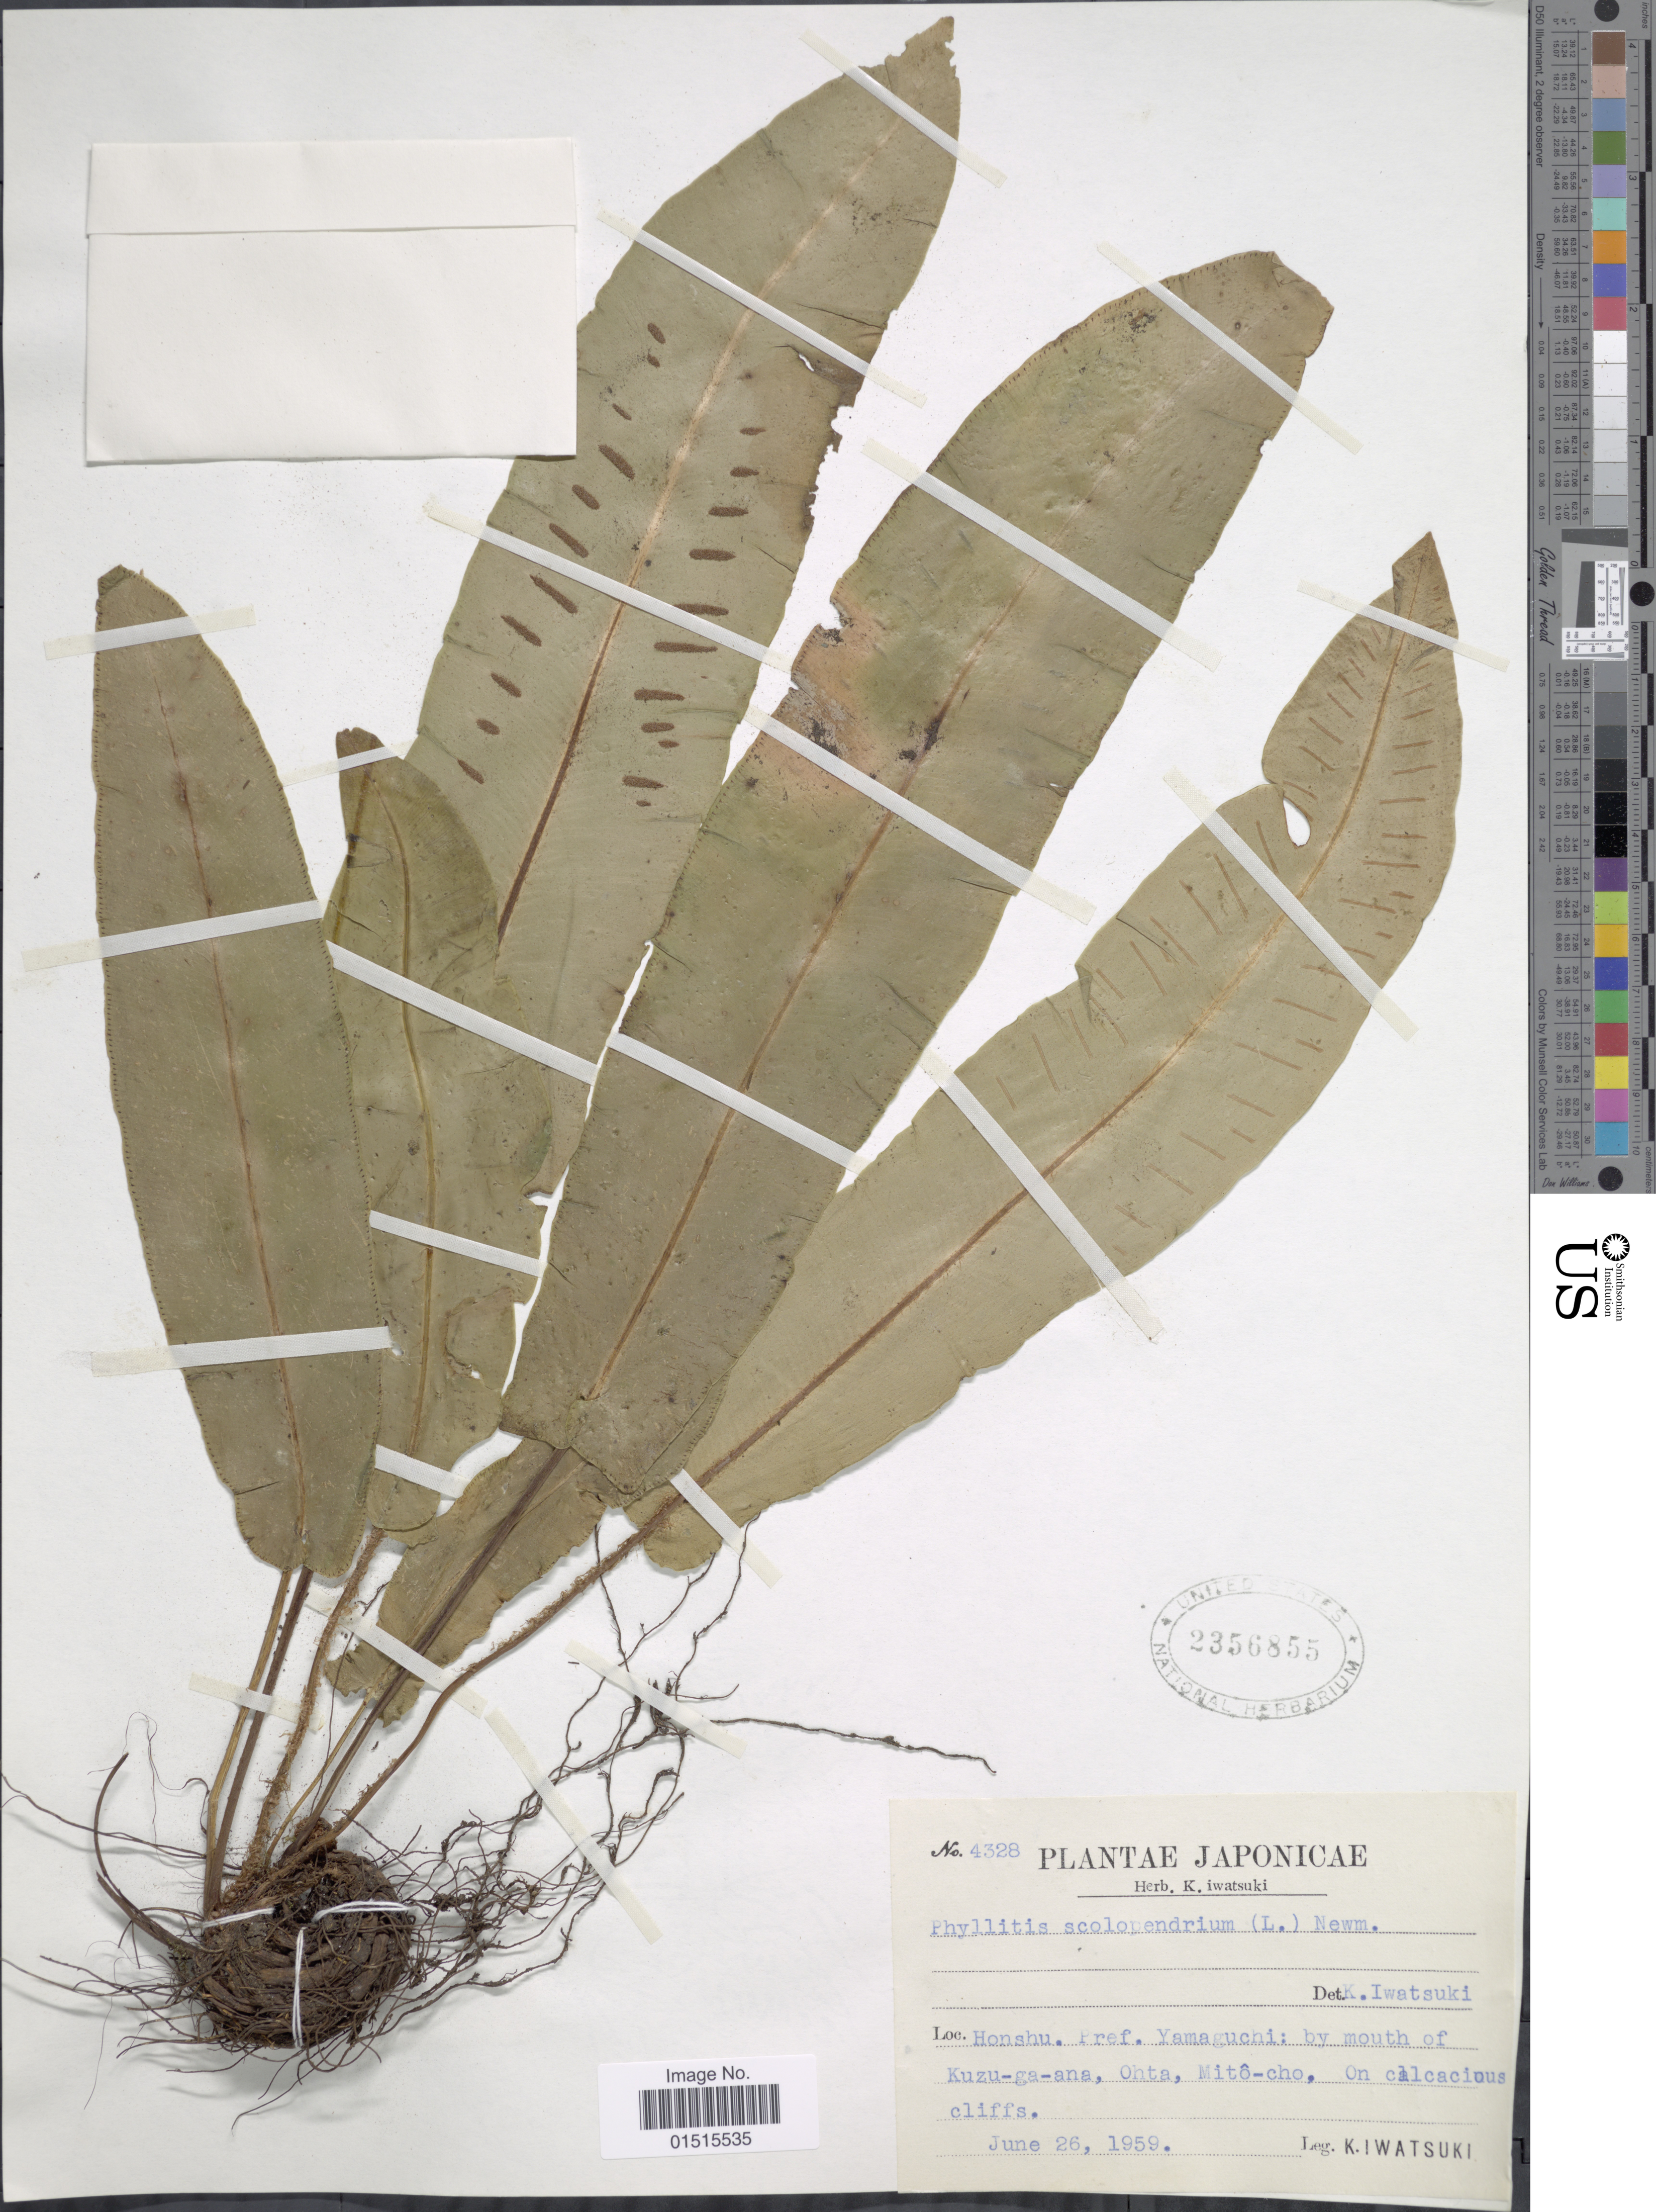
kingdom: Plantae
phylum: Tracheophyta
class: Polypodiopsida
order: Polypodiales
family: Aspleniaceae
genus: Asplenium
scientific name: Asplenium scolopendrium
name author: Sm.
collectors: K. Iwatsuki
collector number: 4328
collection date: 1959-06-26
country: Japan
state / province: Yamaguti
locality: Honshu. Pref. Yamaguchi: by mouth of Kuzu-ga-ana, Ohta, Mito-cho. On calcacious cliffs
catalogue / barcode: US 2356855